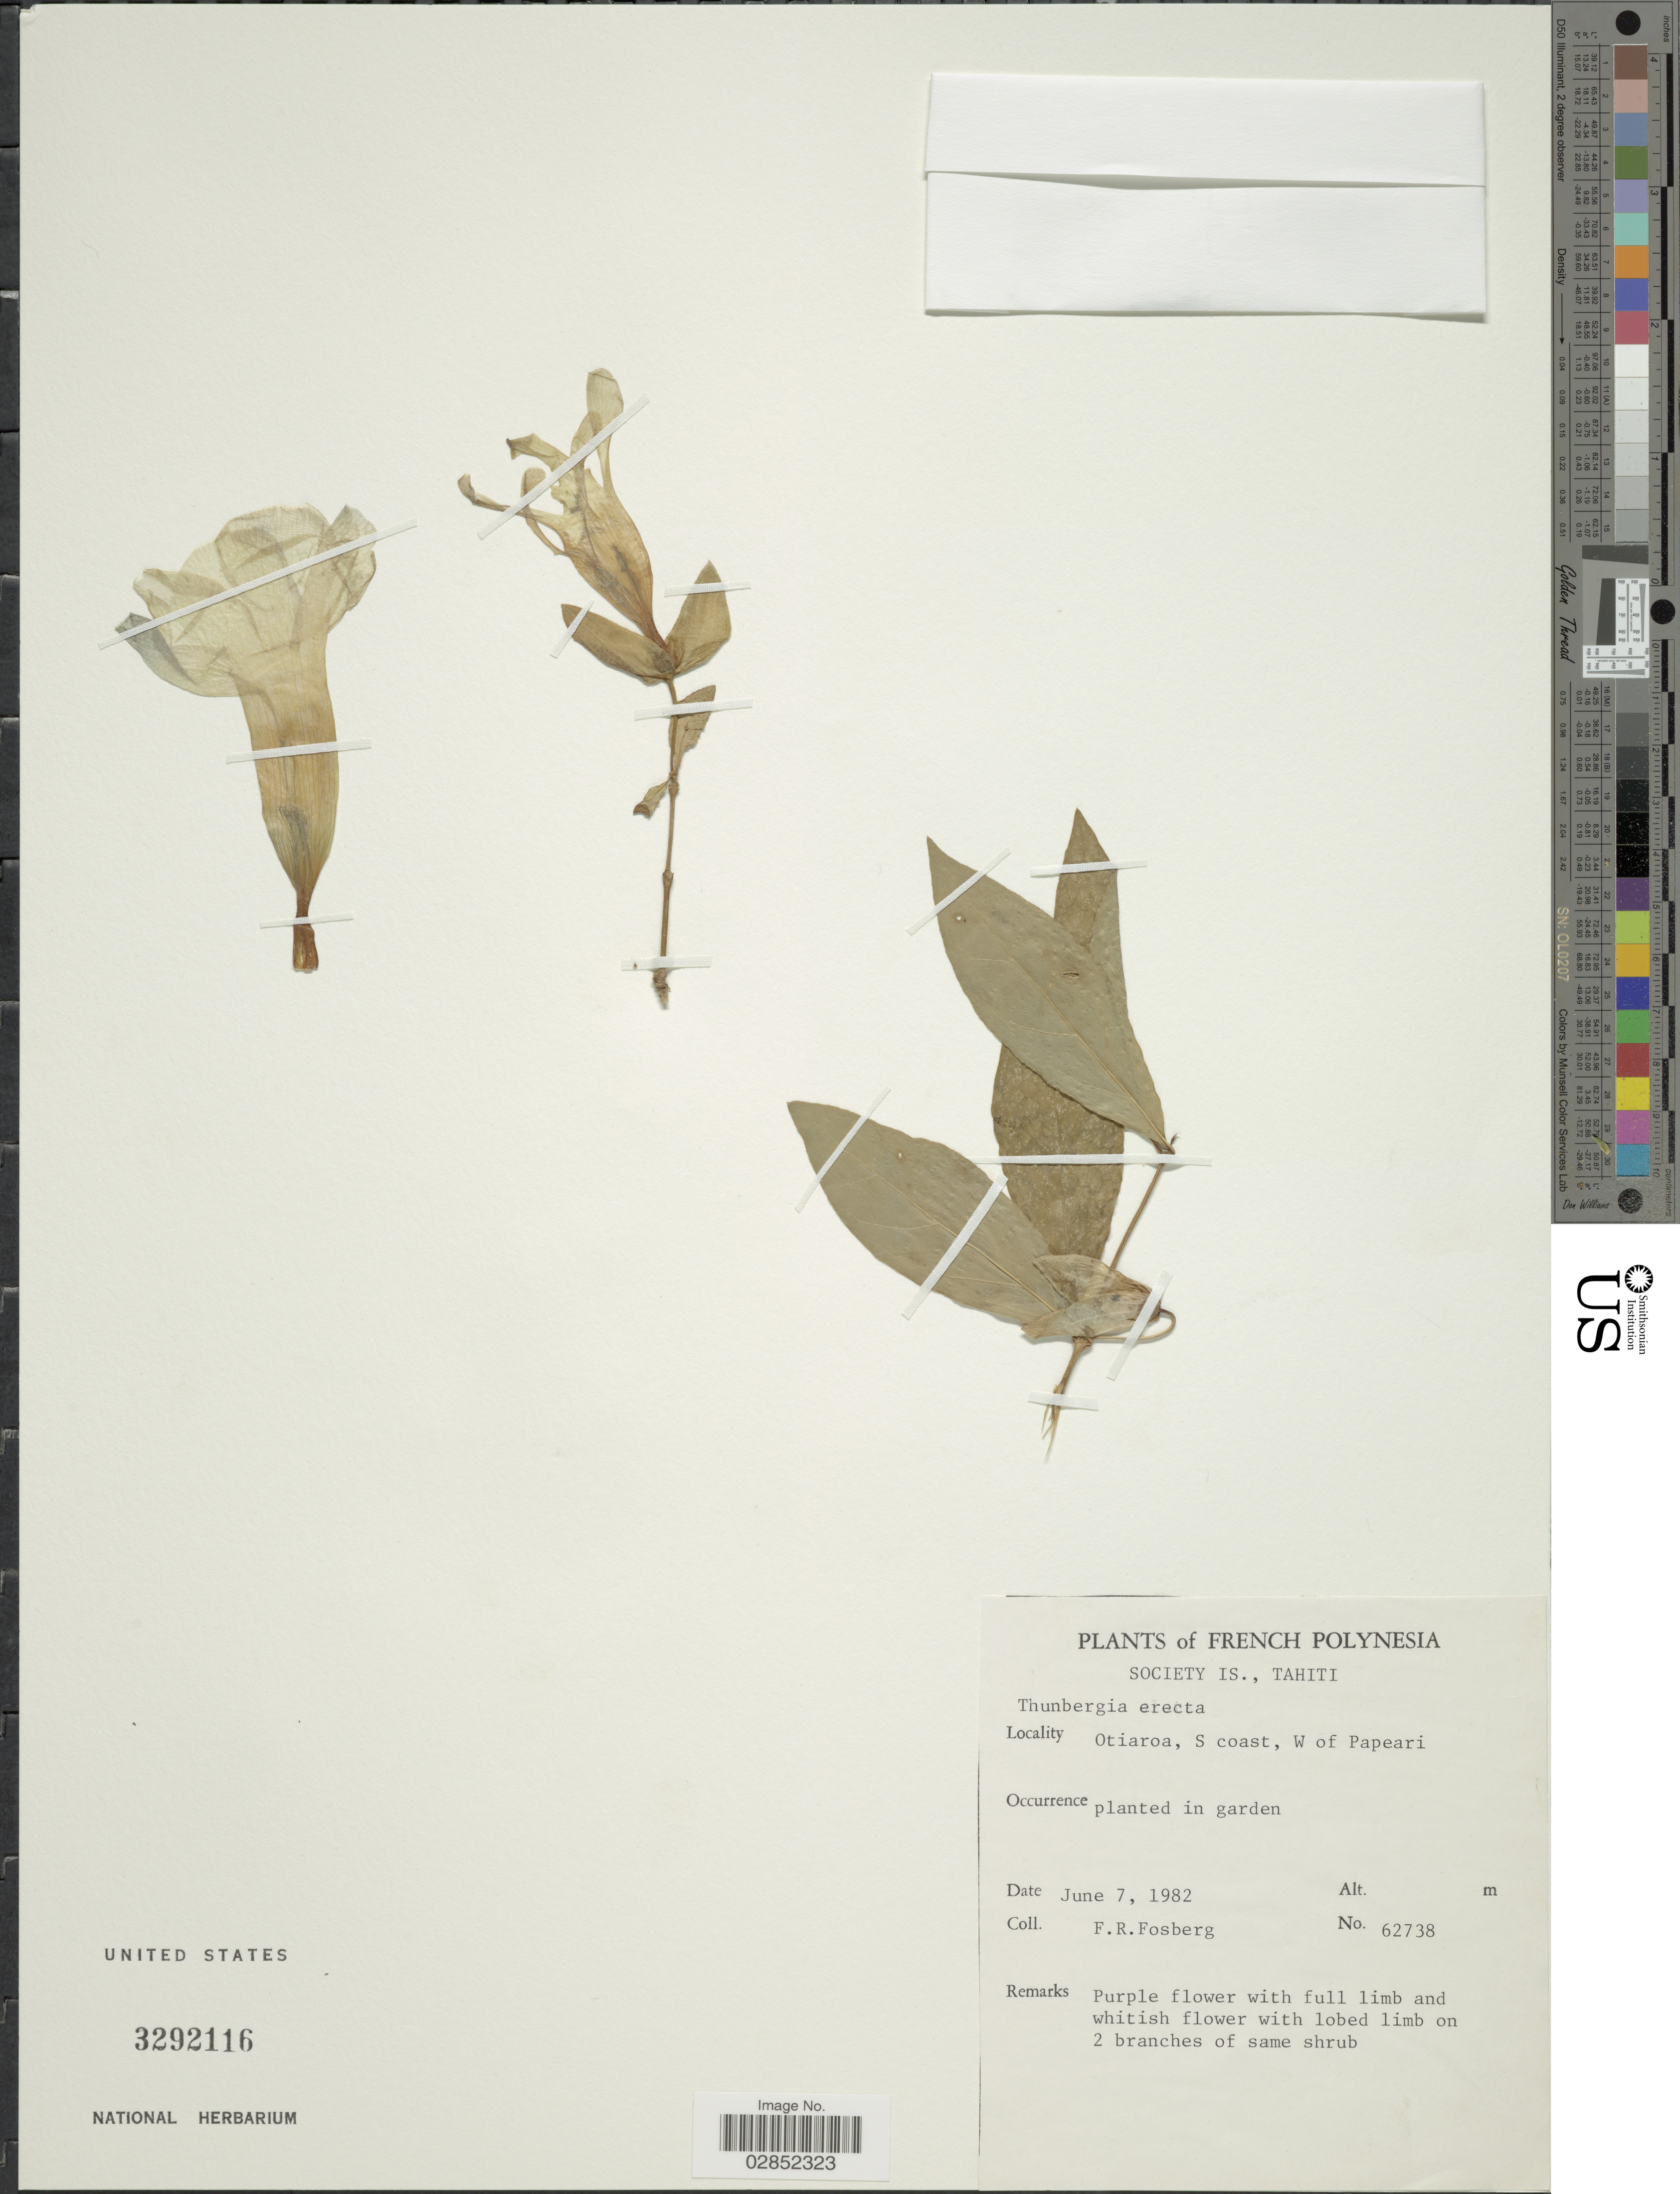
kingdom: Plantae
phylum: Tracheophyta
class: Magnoliopsida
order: Lamiales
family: Acanthaceae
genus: Thunbergia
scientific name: Thunbergia erecta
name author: (Benth.) T. Anderson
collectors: F. R. Fosberg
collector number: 62738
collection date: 1982-06-07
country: French Polynesia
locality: Society Is., Tahiti. Otiaroa, S coast, W of Papeari. Planted in garden.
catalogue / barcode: US 3292116